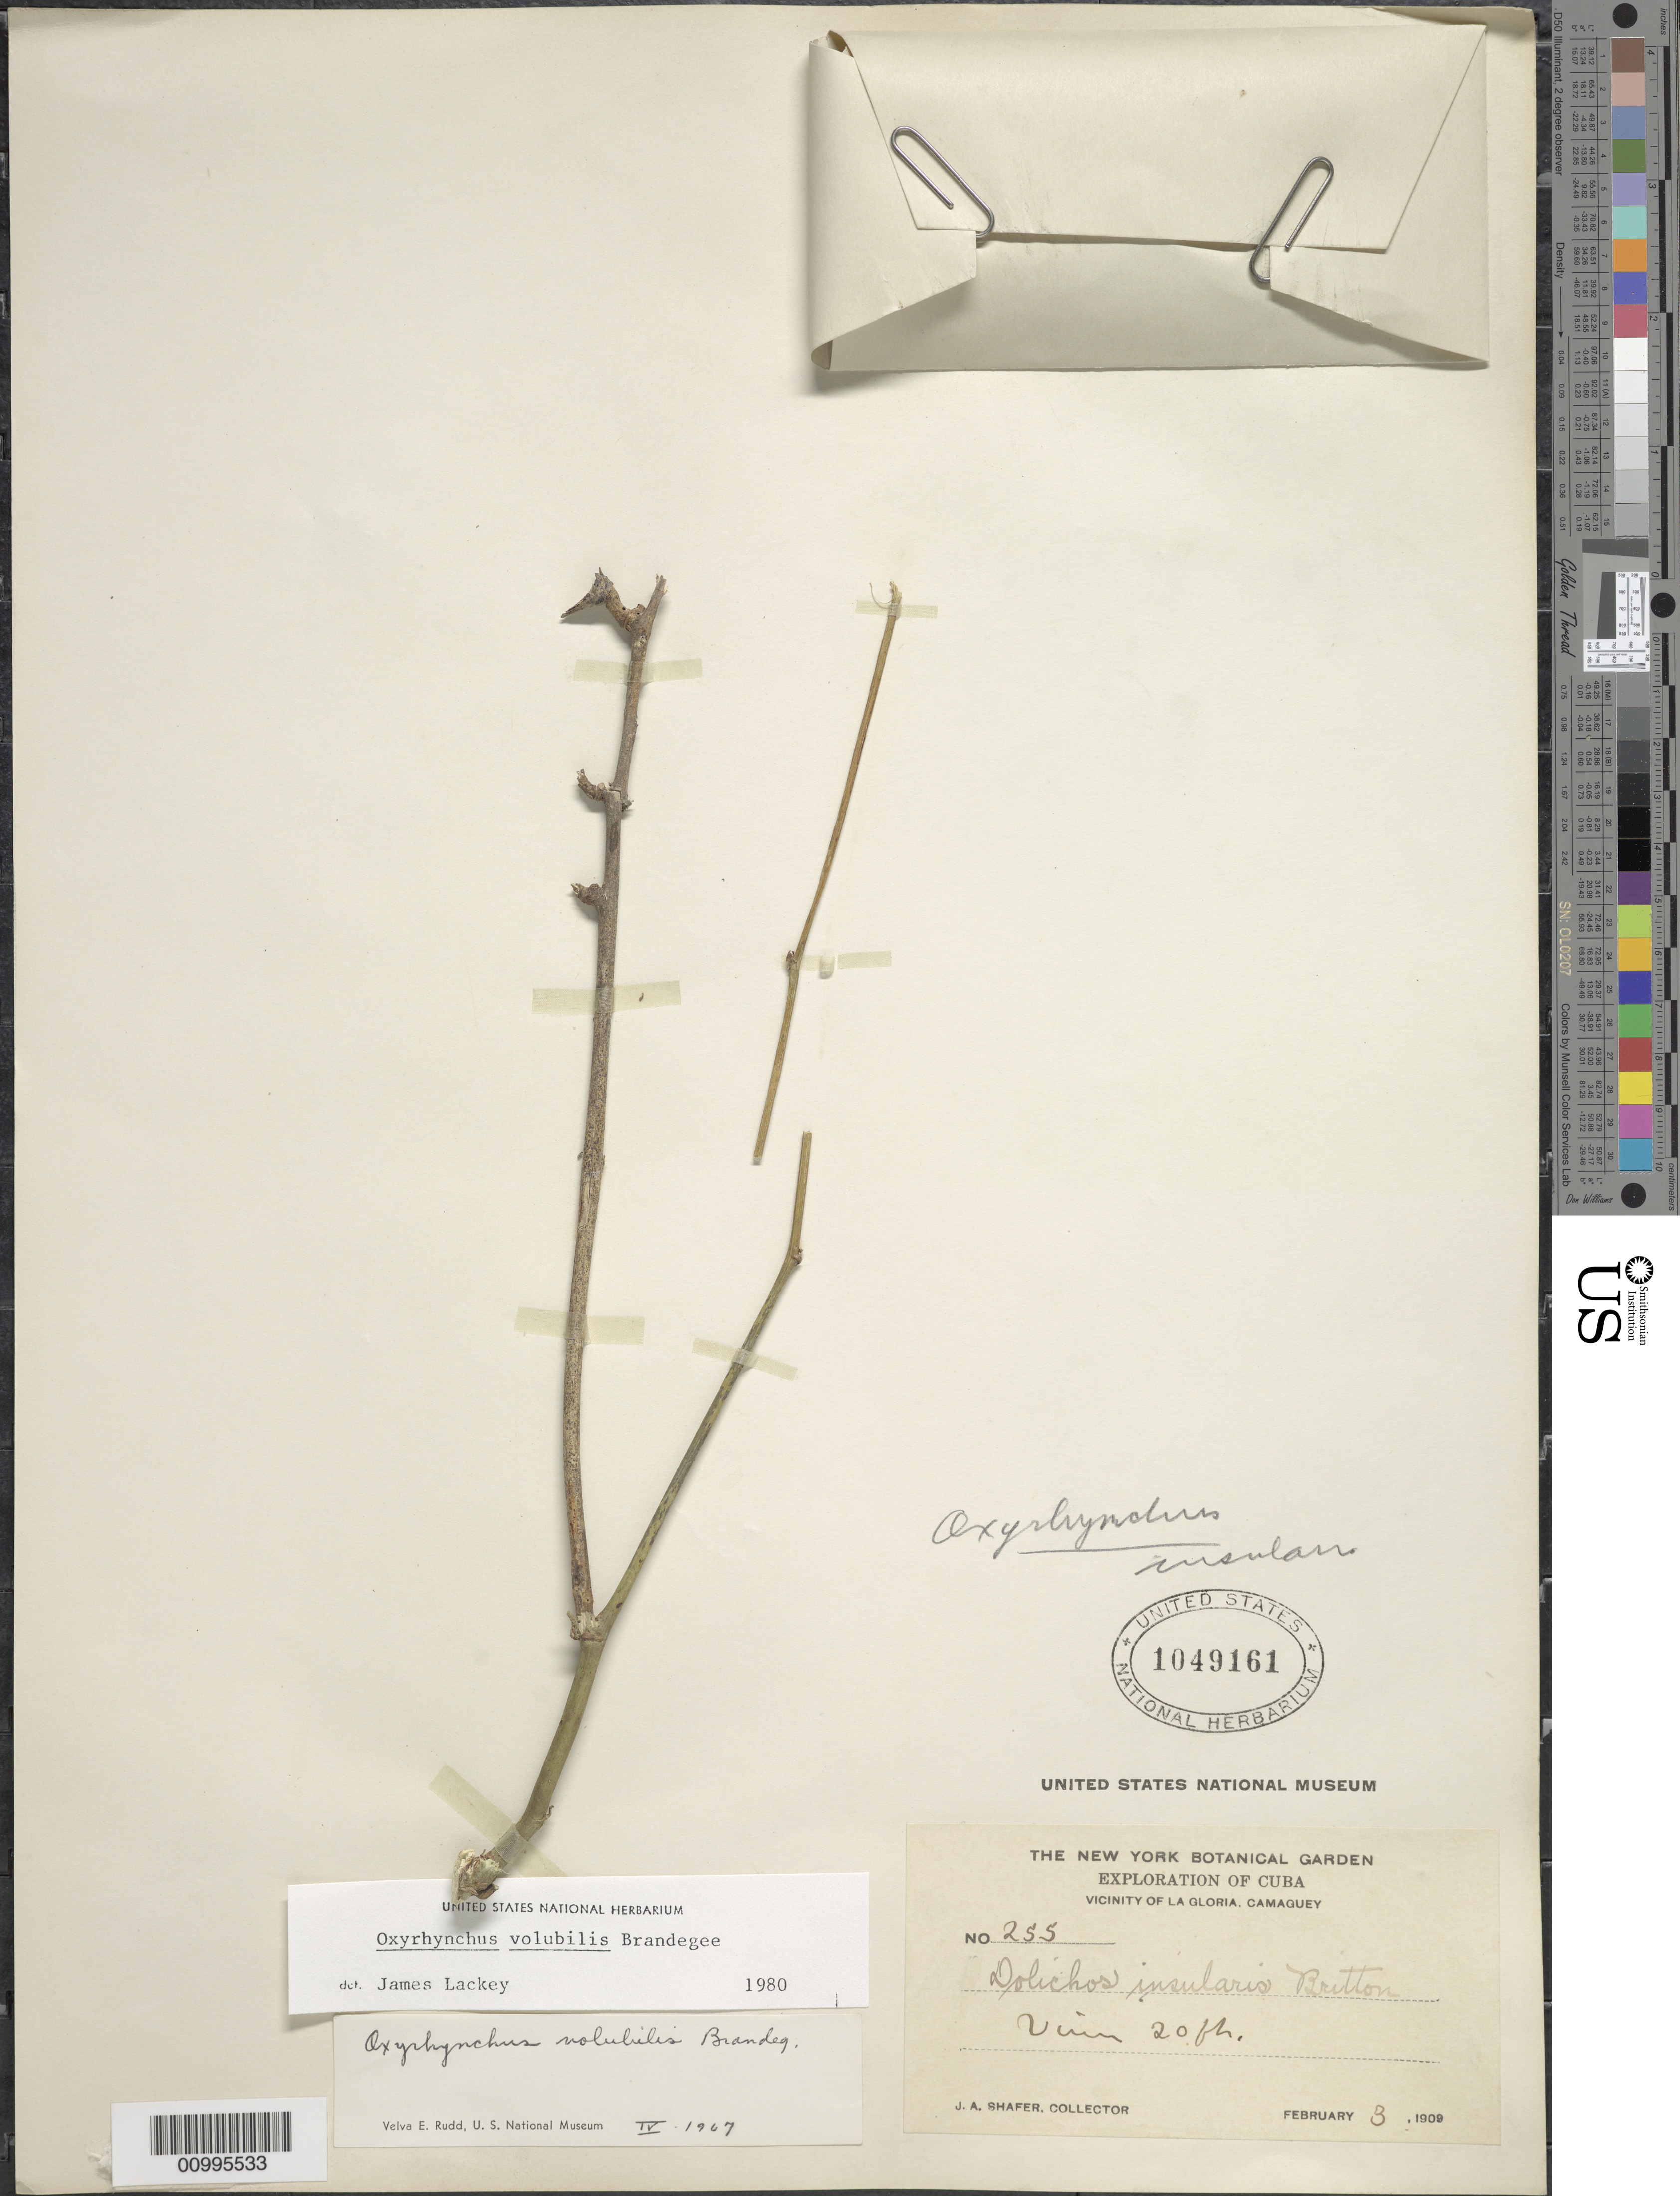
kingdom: Plantae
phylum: Tracheophyta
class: Magnoliopsida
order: Fabales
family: Fabaceae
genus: Oxyrhynchus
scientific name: Oxyrhynchus volubilis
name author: Brandegee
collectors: J. A. Shafer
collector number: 255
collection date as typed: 03 Feb 1909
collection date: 1909-02-03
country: Cuba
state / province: Camagüey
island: Cuba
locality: Vicinity of La Gloria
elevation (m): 6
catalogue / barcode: US 1049161